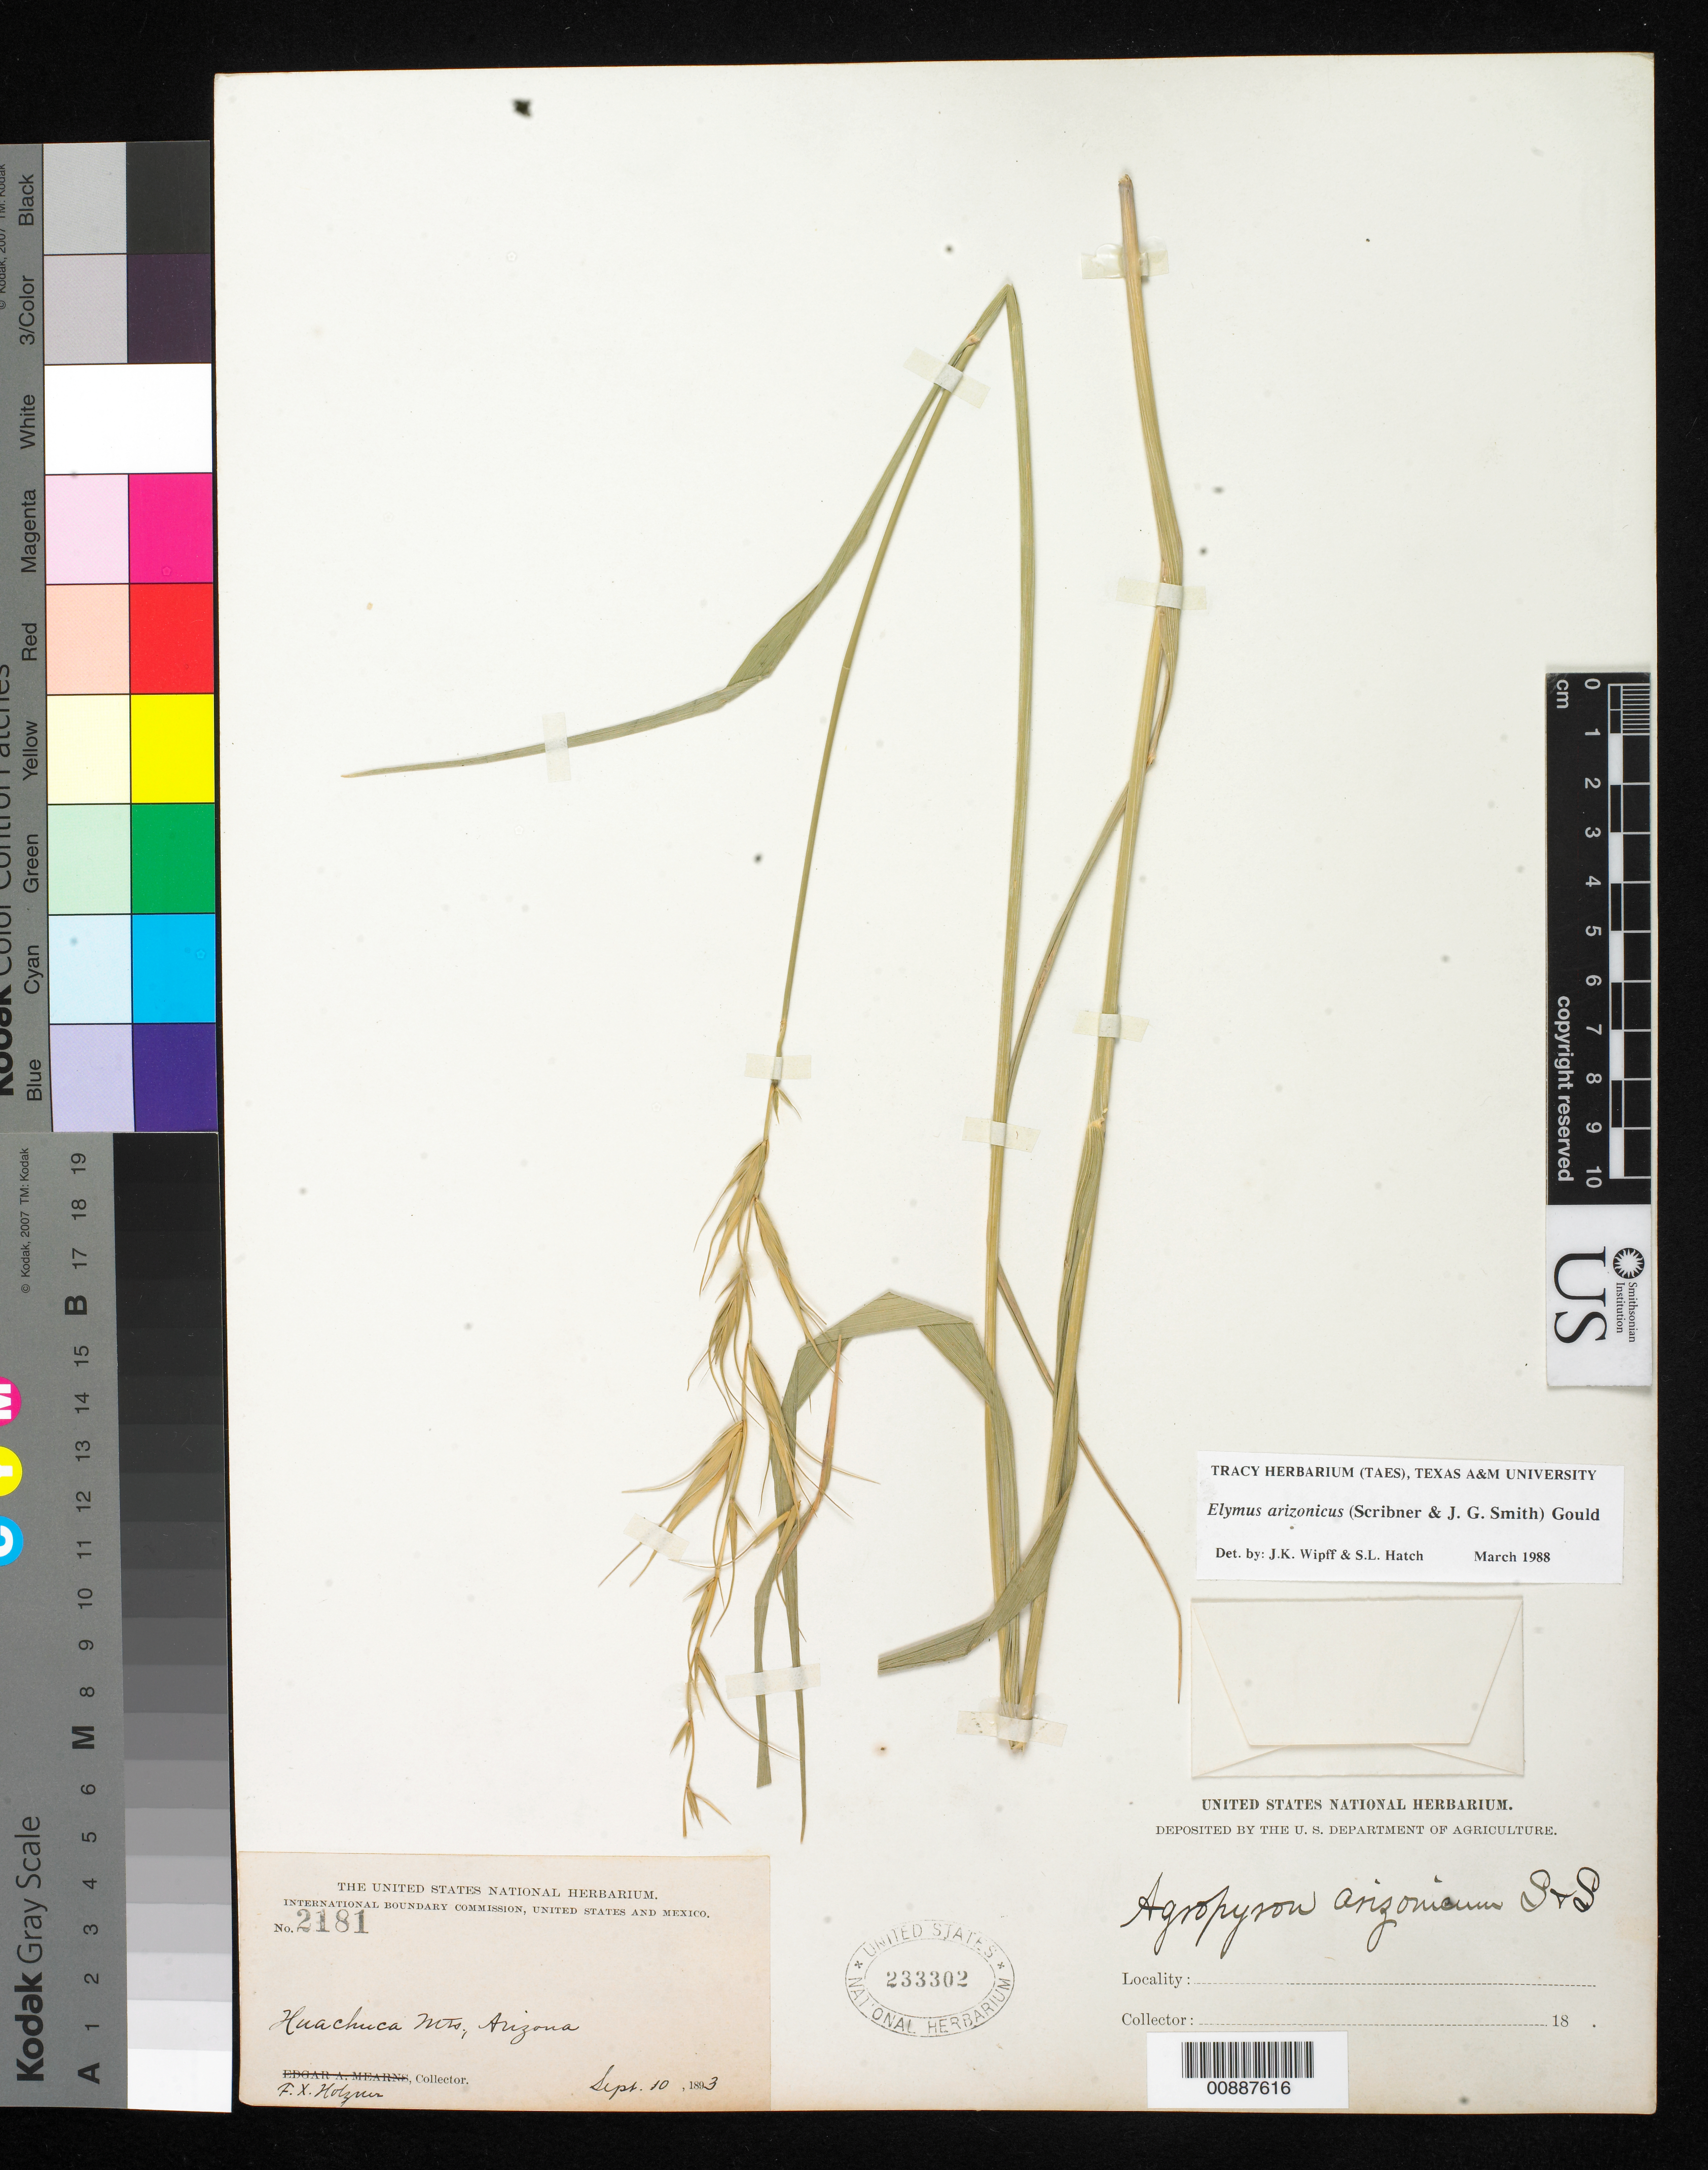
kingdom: Plantae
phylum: Tracheophyta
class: Liliopsida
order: Poales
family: Poaceae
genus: Elymus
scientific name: Elymus arizonicus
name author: (Scribn. & J.G. Sm.) Gould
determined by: Wipff, J. K.; Hatch, S. L.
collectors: F. X. Holzner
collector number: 2181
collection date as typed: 10 Sep 1893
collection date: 1893-09-10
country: United States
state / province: Arizona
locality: Huachuca Mts.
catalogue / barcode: US 233302